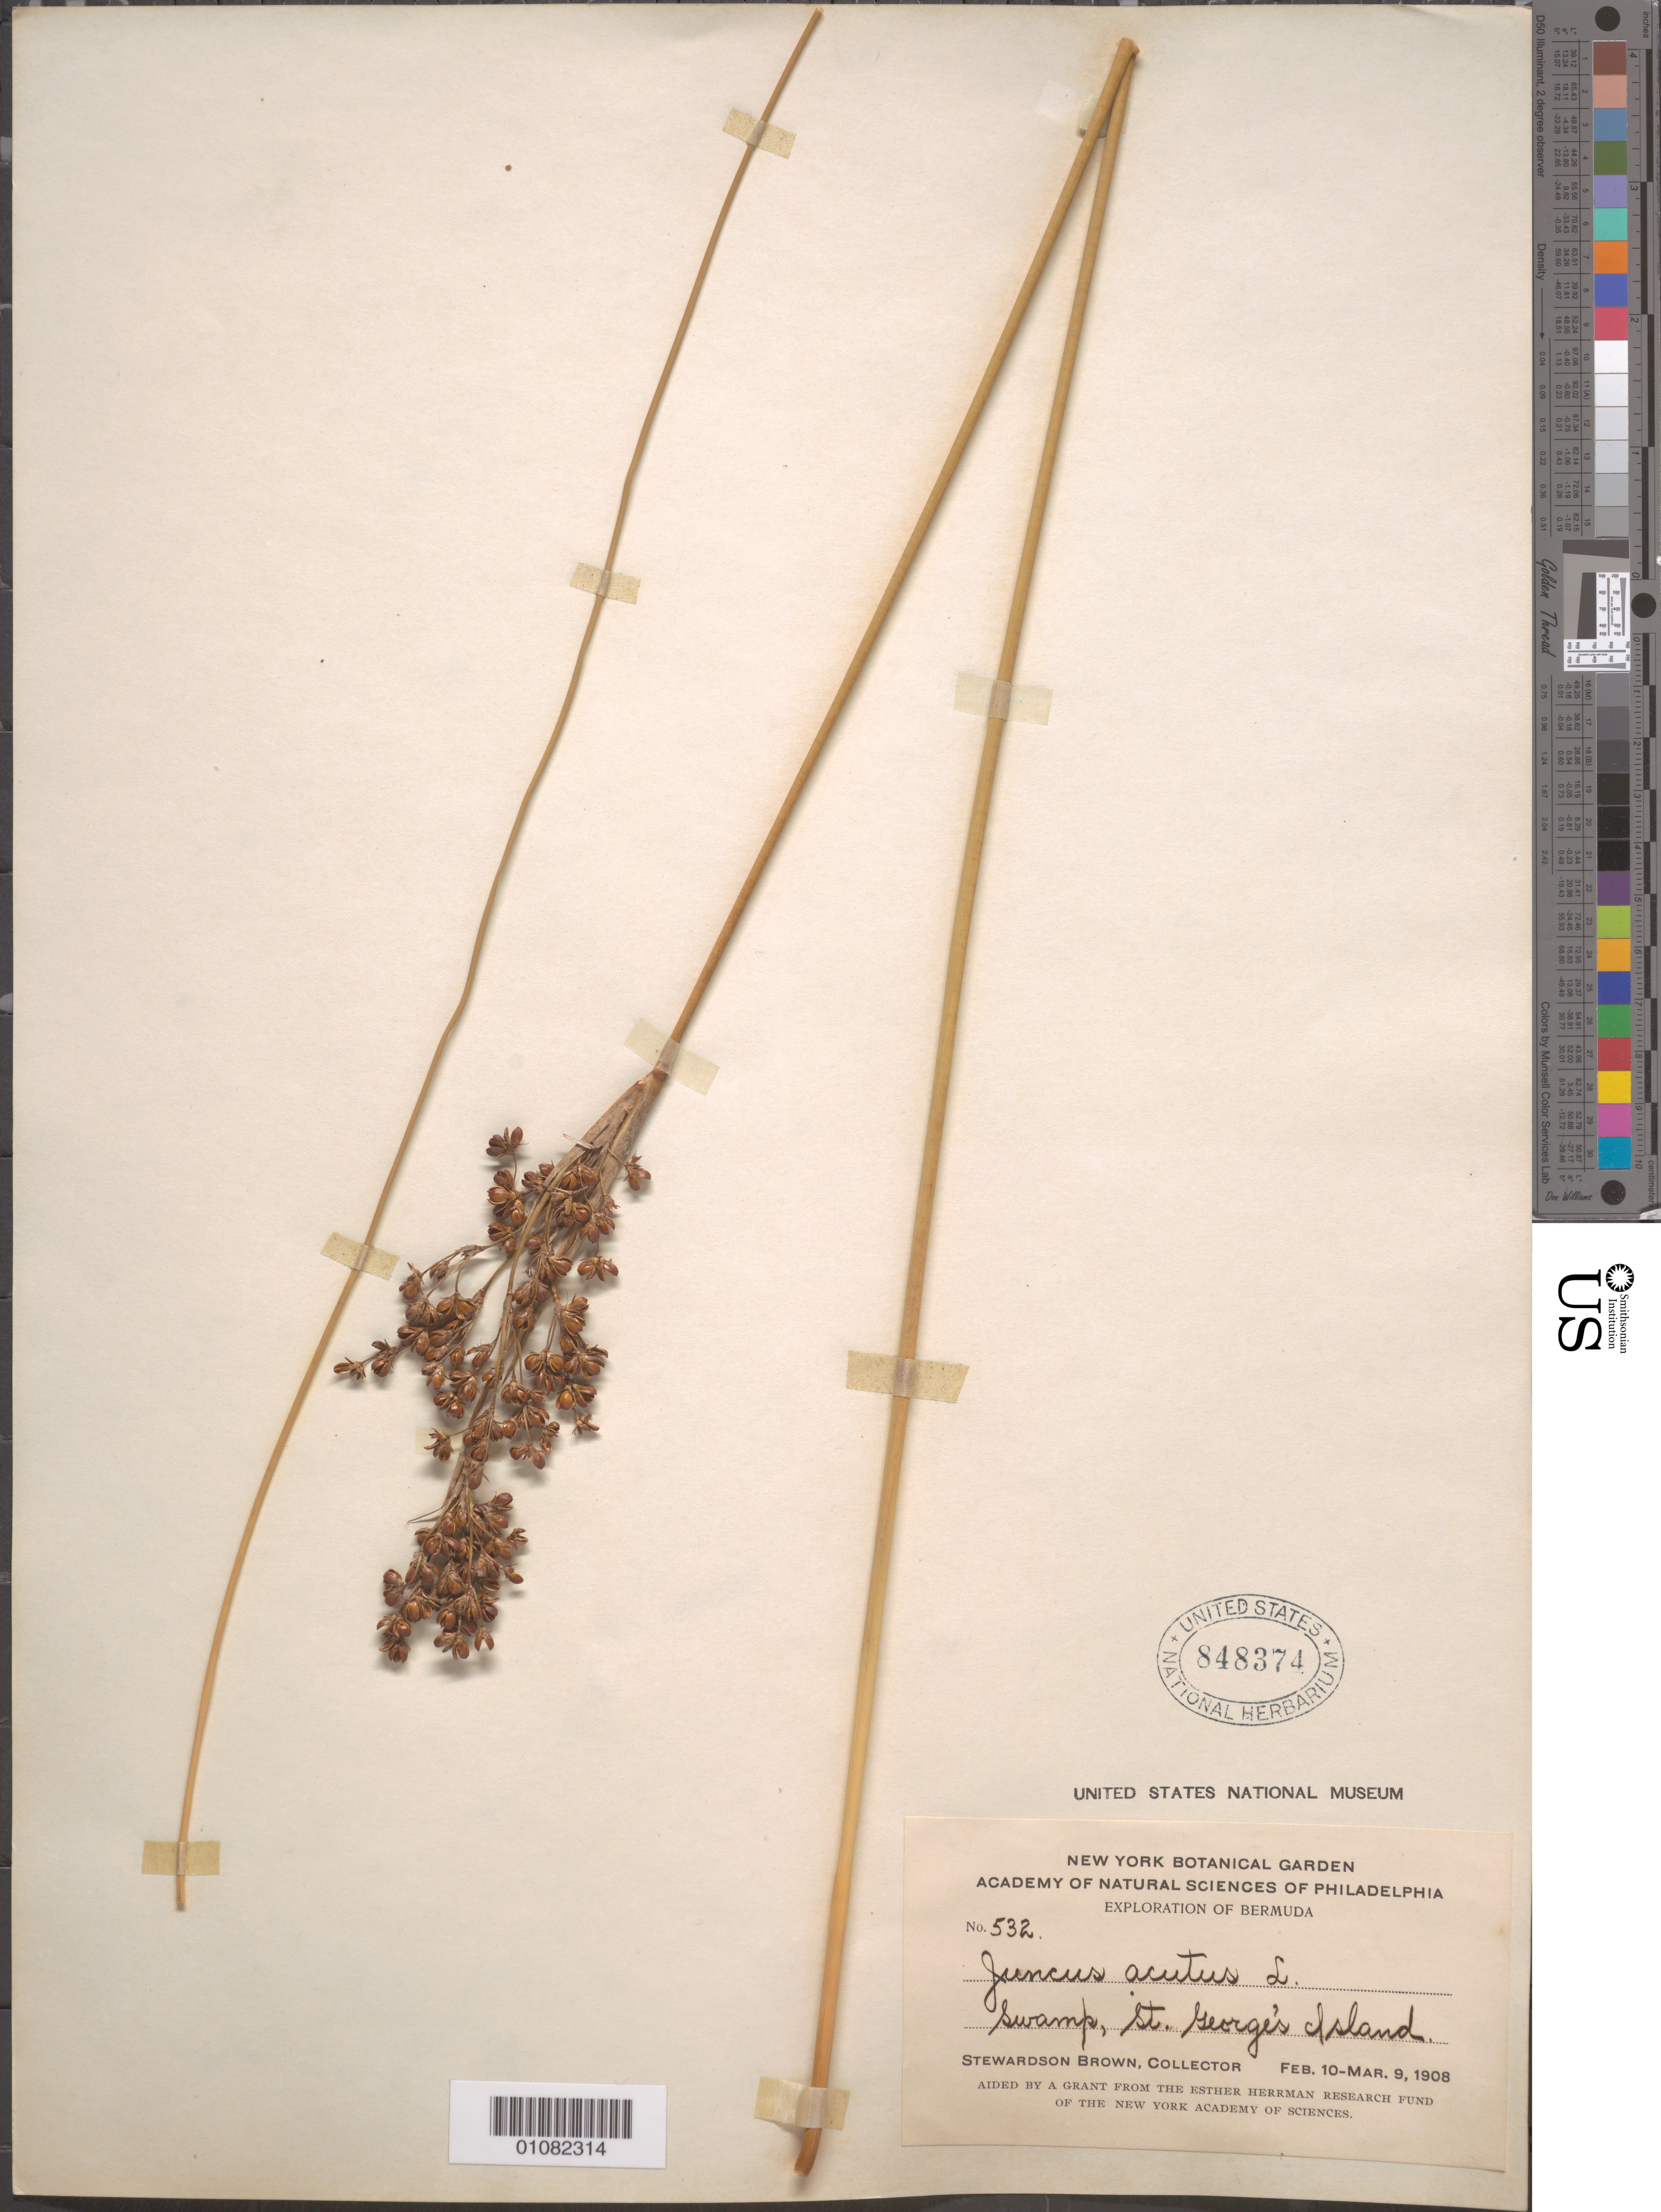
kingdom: Plantae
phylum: Tracheophyta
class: Liliopsida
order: Poales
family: Juncaceae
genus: Juncus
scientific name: Juncus acutus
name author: L.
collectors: S. Brown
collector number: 532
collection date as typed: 10 Feb 1908 to 09 Mar 1908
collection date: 1908-02-10/1908-03-09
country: Bermuda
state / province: St. George's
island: Bermuda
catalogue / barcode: US 848374